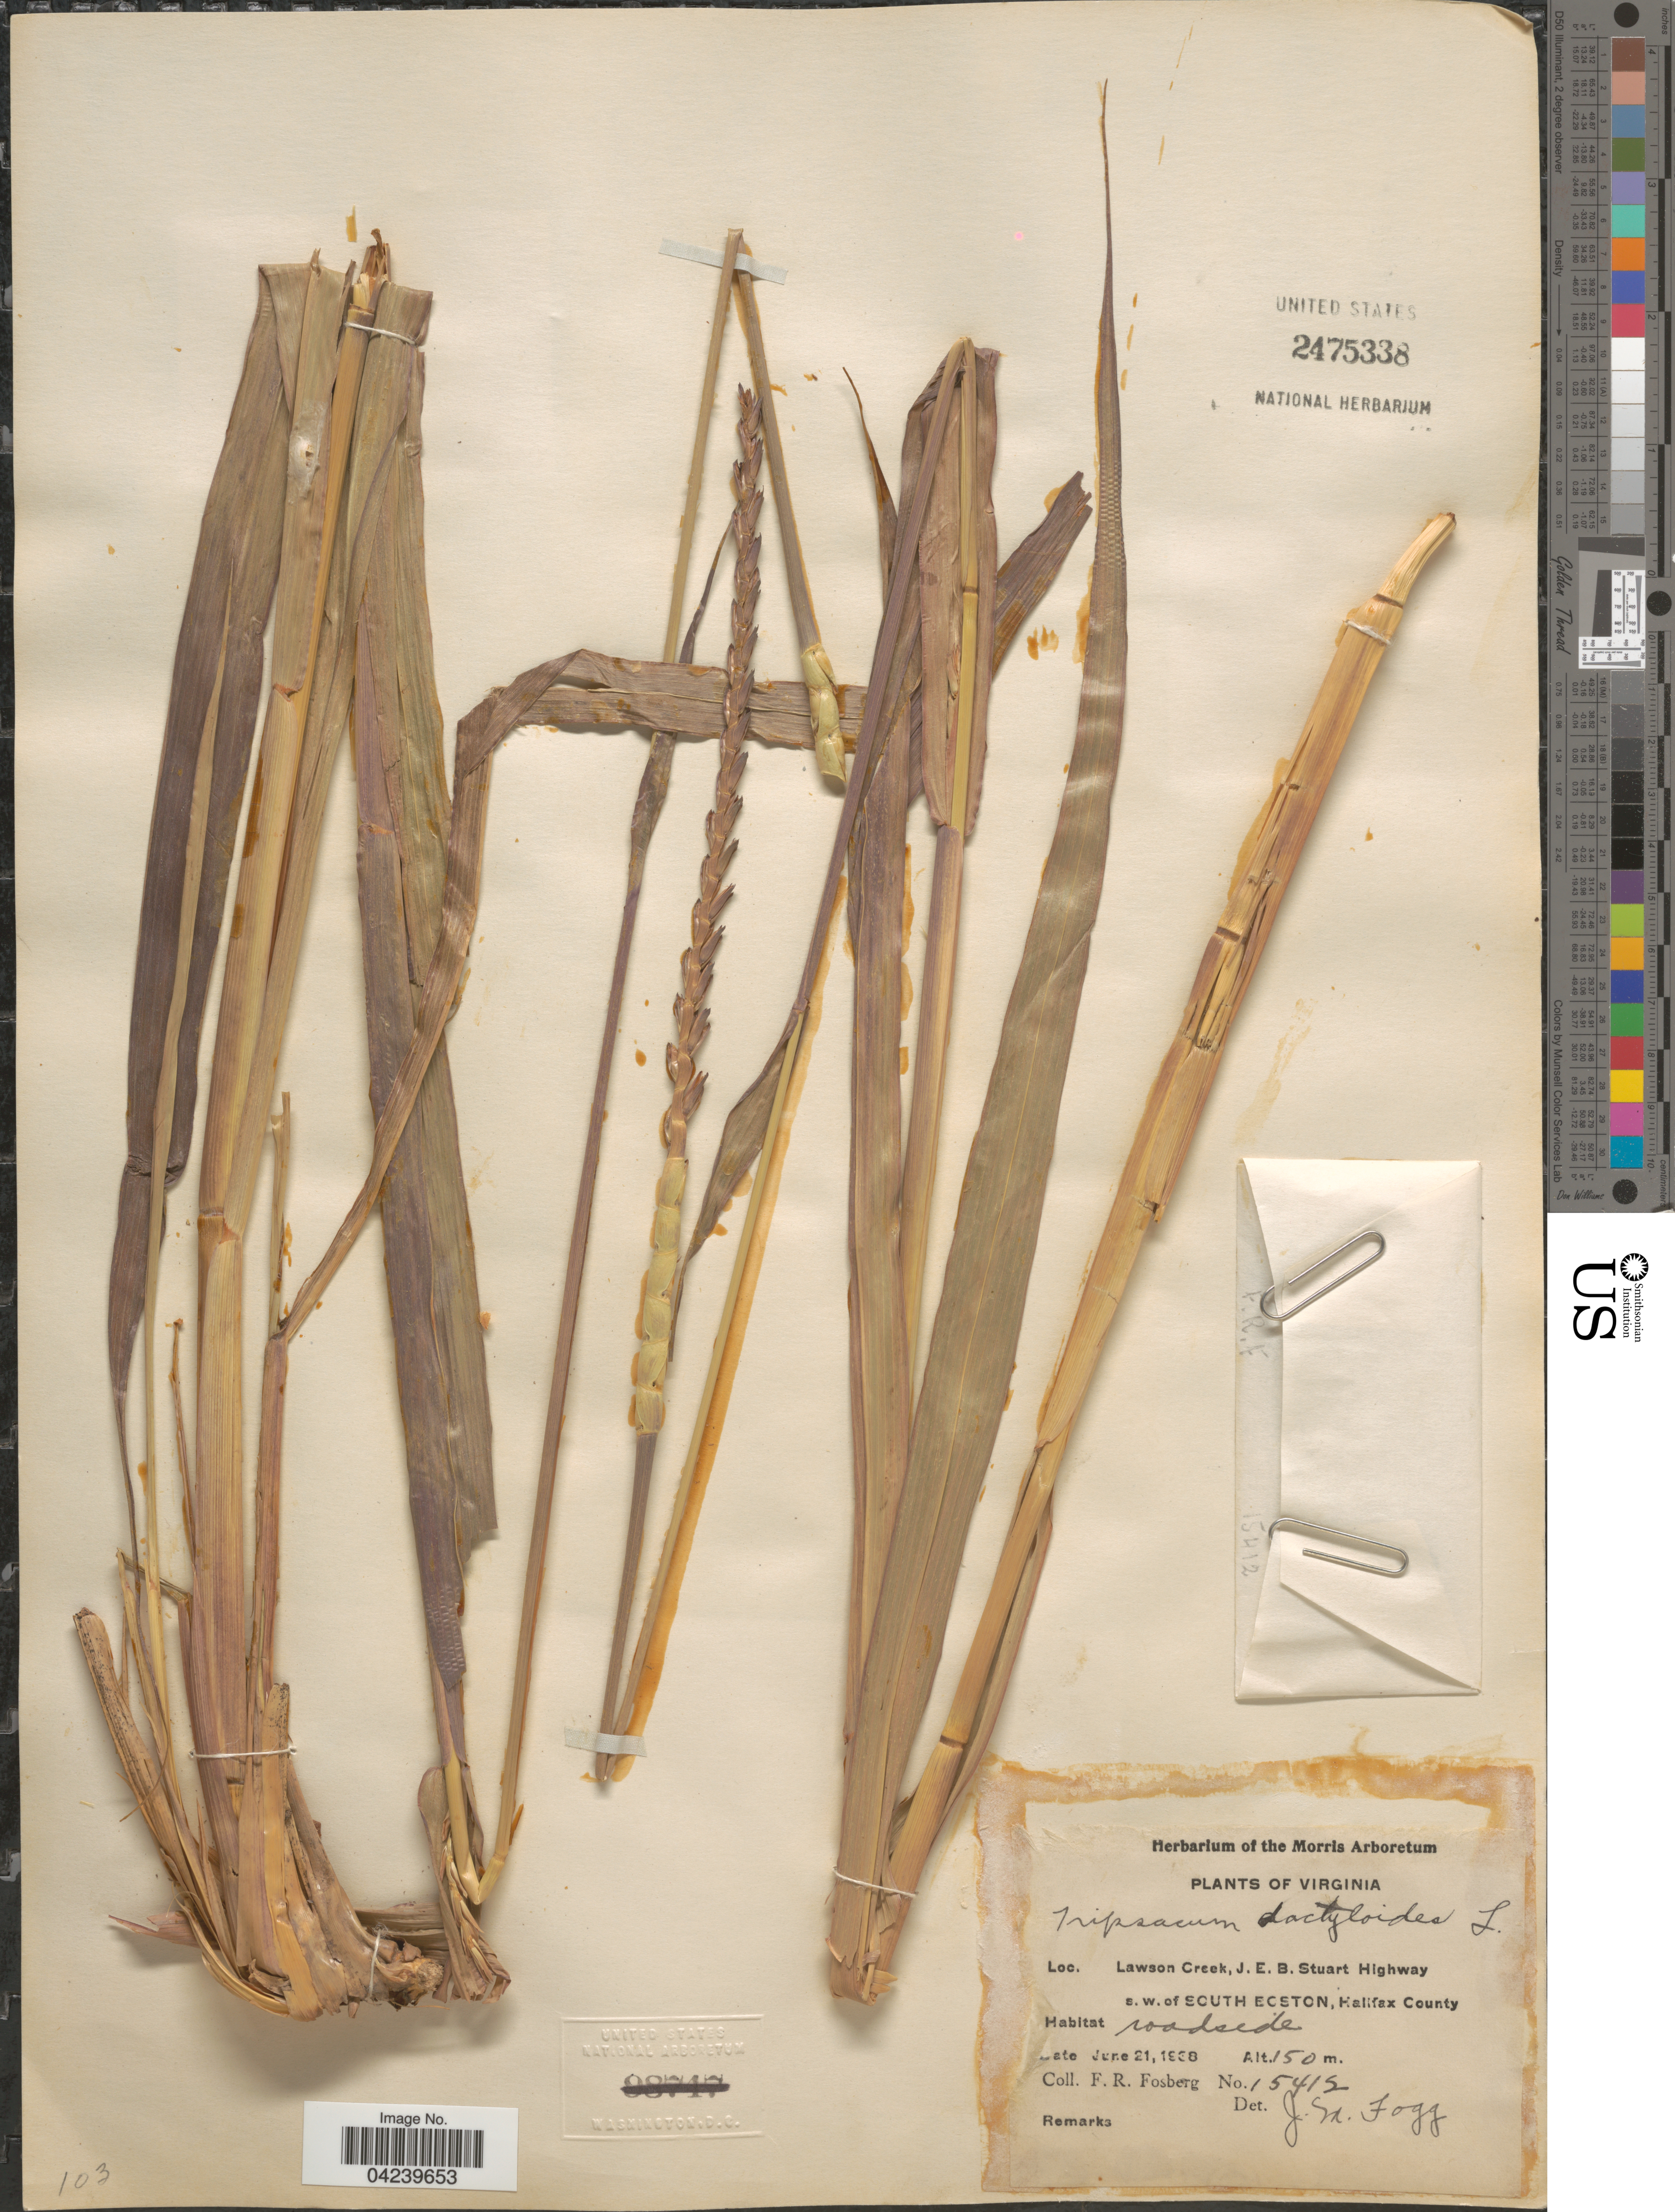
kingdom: Plantae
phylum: Tracheophyta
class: Liliopsida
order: Poales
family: Poaceae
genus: Tripsacum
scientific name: Tripsacum dactyloides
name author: (L.) L.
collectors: F. R. Fosberg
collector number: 15412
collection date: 1938-06-21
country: United States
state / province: Virginia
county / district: Halifax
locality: Lawson Creek, J. E. B. Stuart Highway s. w. of South Boston, Halifax County.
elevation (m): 150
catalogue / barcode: US 2475338